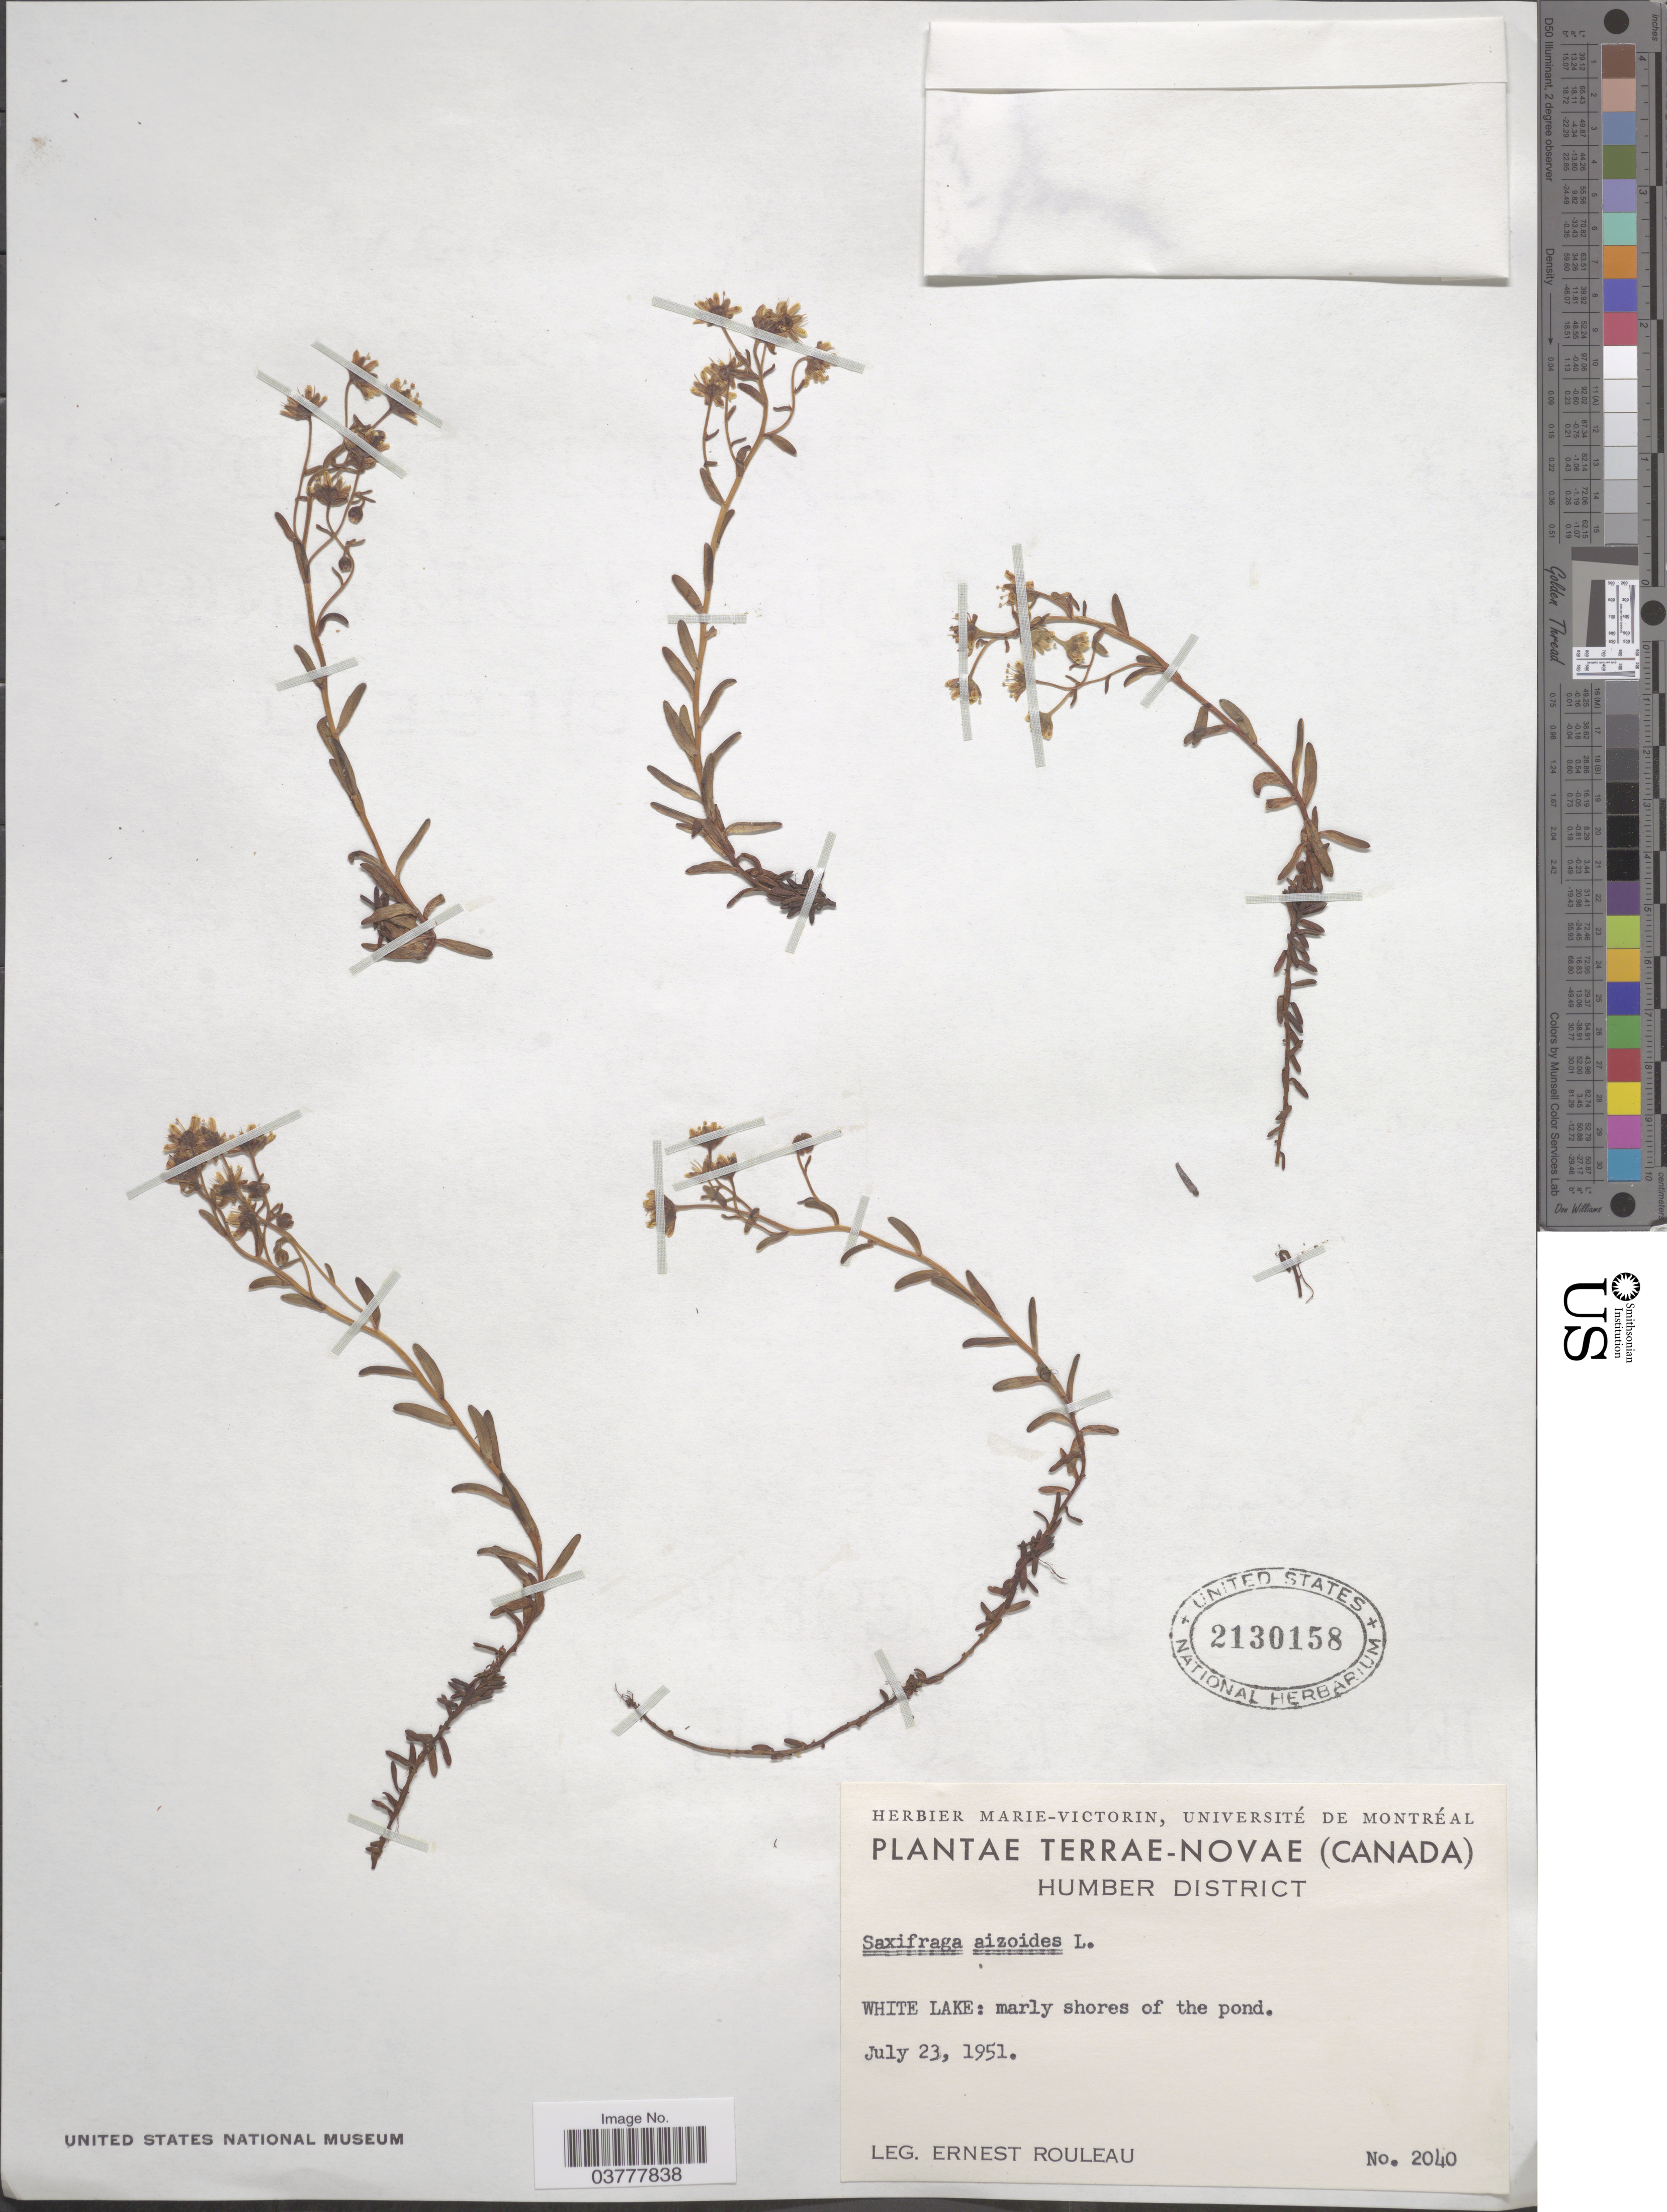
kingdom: Plantae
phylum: Tracheophyta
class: Magnoliopsida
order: Saxifragales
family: Saxifragaceae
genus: Saxifraga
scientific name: Saxifraga aizoides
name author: L.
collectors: J. Rouleau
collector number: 2040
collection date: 1951-07-23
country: Canada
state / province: Newfoundland and Labrador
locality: Terræ-Novæ, Humber District. White Lake: marly shores of the pond.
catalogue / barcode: US 2130158